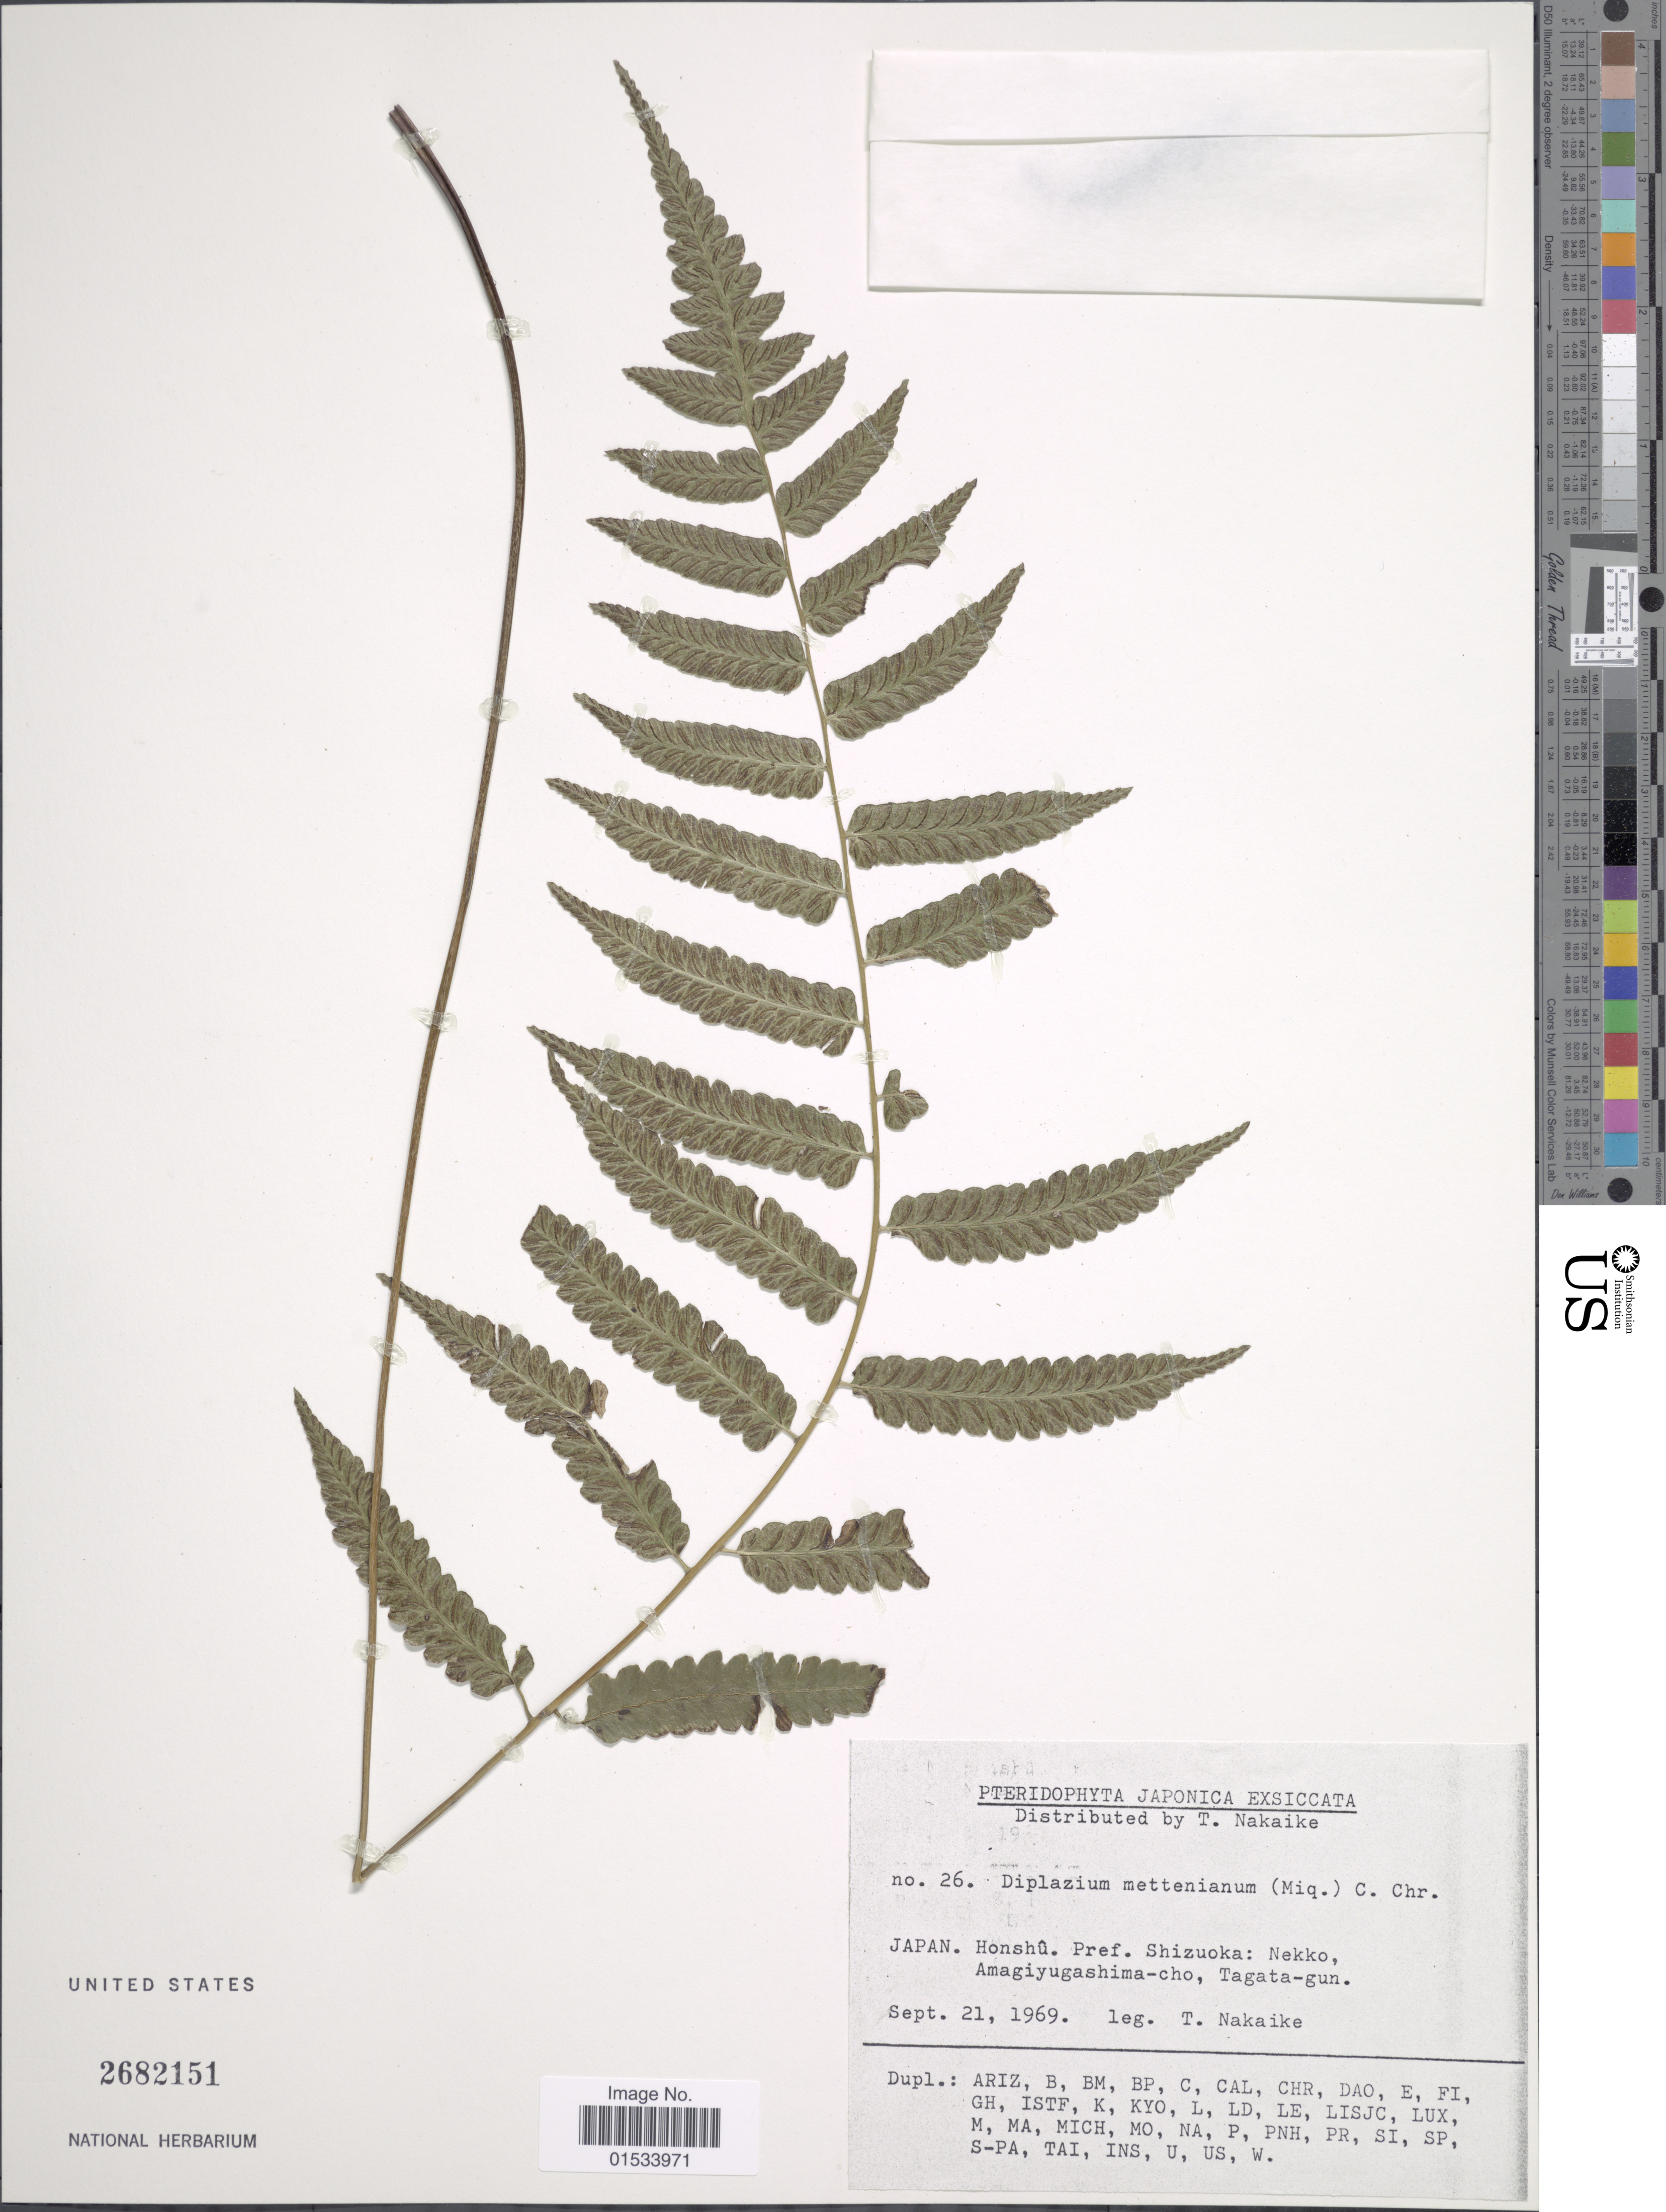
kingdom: Plantae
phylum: Tracheophyta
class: Polypodiopsida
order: Polypodiales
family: Athyriaceae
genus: Diplazium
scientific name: Diplazium mettenianum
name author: (Miq.) C. Chr.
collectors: T. Nakaike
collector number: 26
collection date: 1969-09-21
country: Japan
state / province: Sizuoka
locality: Honshu, Shizuoka: Nekko, Amagiyugashima-cho, Tagata-gun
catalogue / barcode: US 2682151